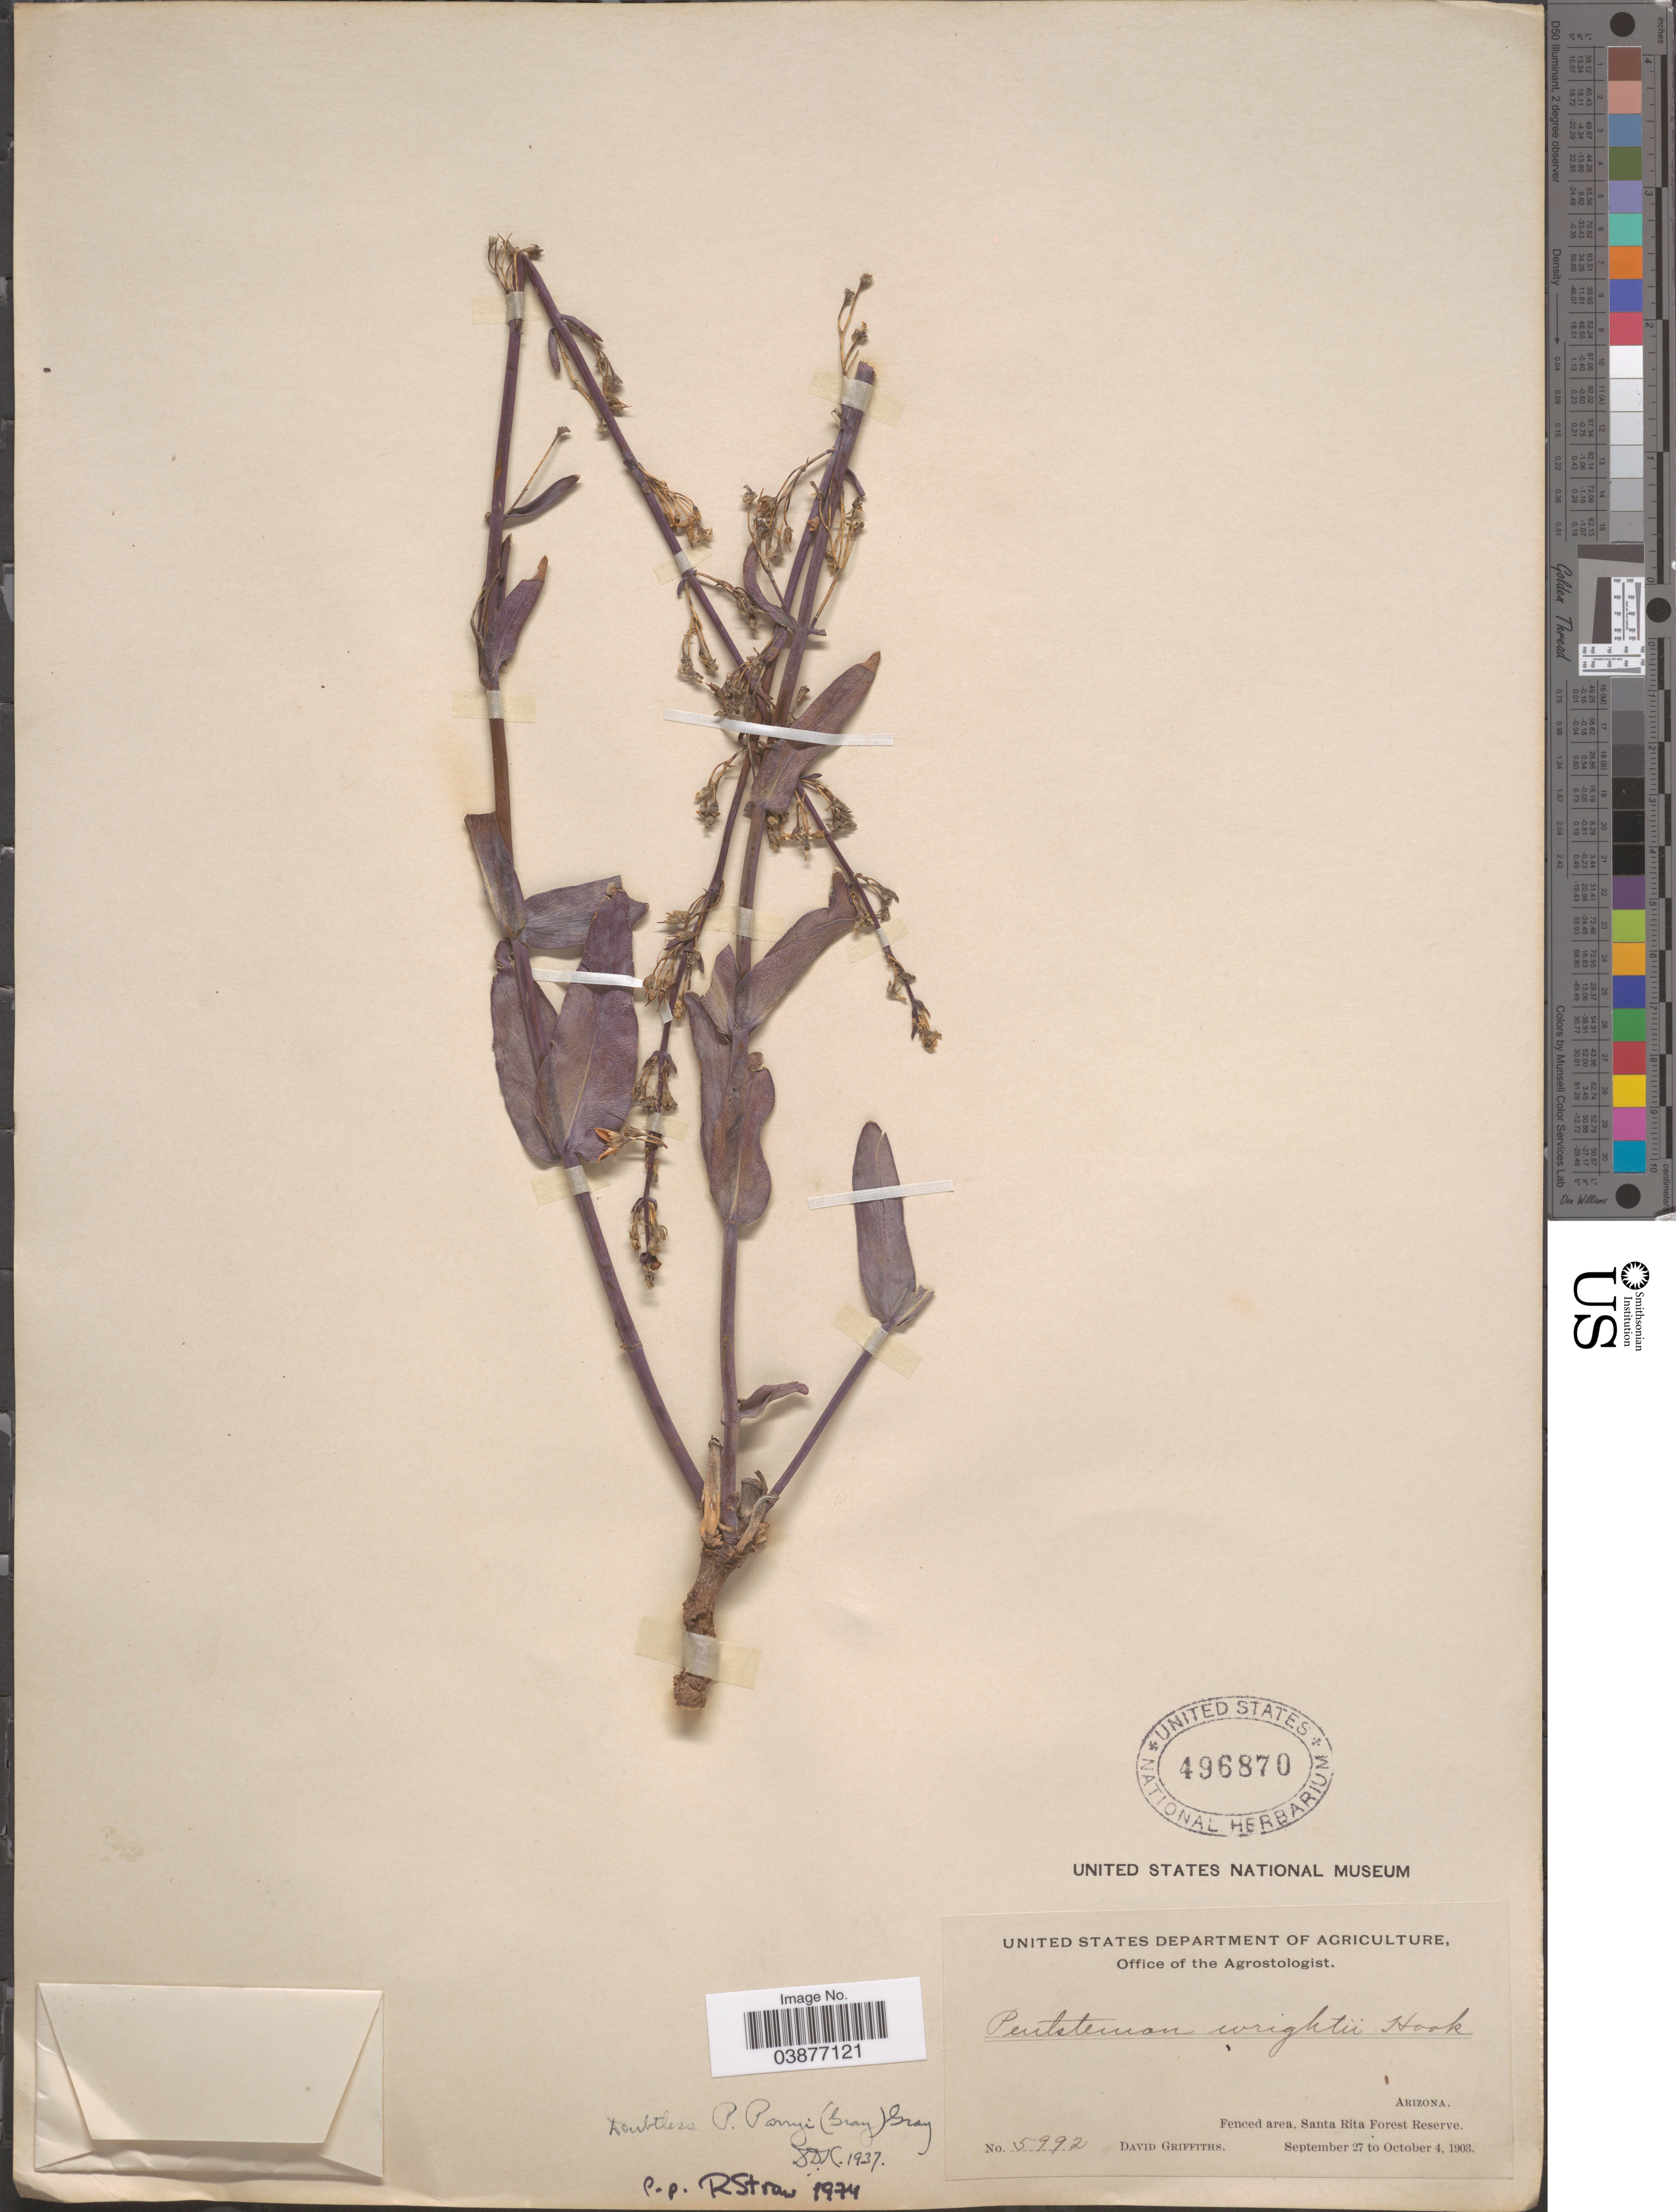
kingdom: Plantae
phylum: Tracheophyta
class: Magnoliopsida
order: Lamiales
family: Plantaginaceae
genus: Penstemon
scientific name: Penstemon parryi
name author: A. Gray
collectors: D. Griffiths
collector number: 5992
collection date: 1903-09-27/1903-10-04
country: United States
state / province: Arizona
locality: Fenced area, Santa Rita Forest Reserve.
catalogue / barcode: US 496870